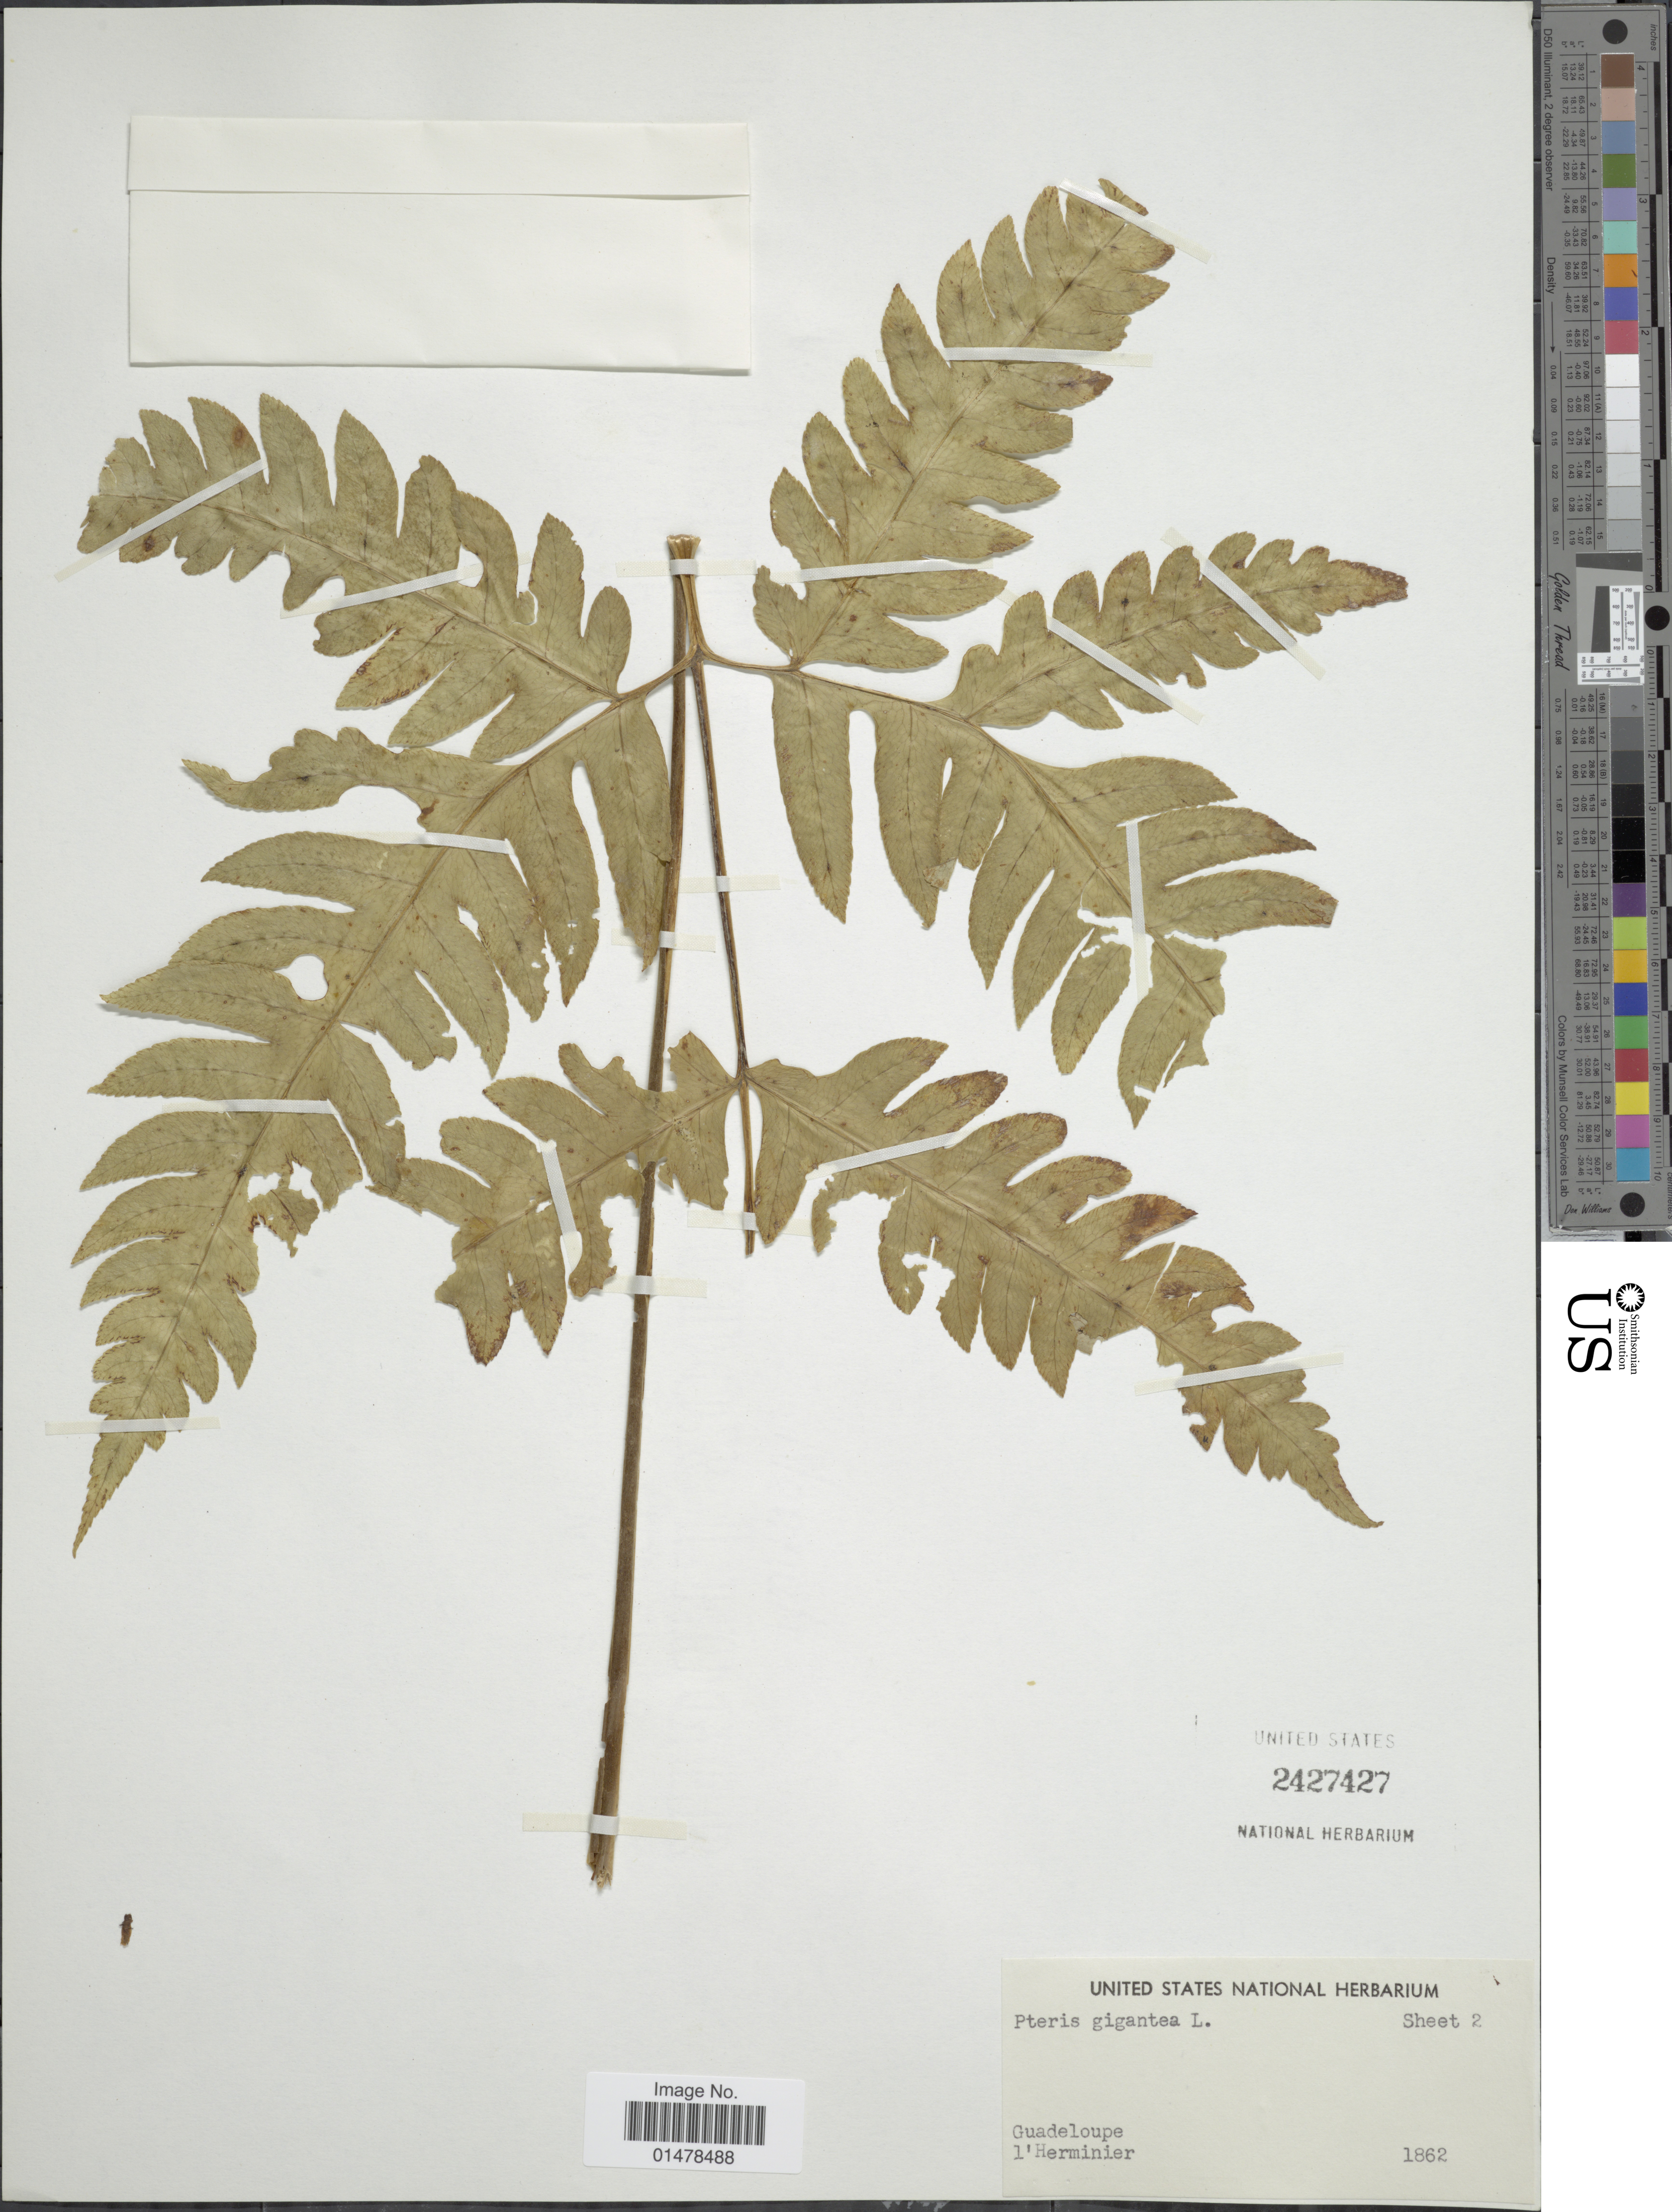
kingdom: Plantae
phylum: Tracheophyta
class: Polypodiopsida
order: Polypodiales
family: Pteridaceae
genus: Pteris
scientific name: Pteris arborea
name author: L.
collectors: -. L'Herminier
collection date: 1862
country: Guadeloupe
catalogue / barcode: US 2427427